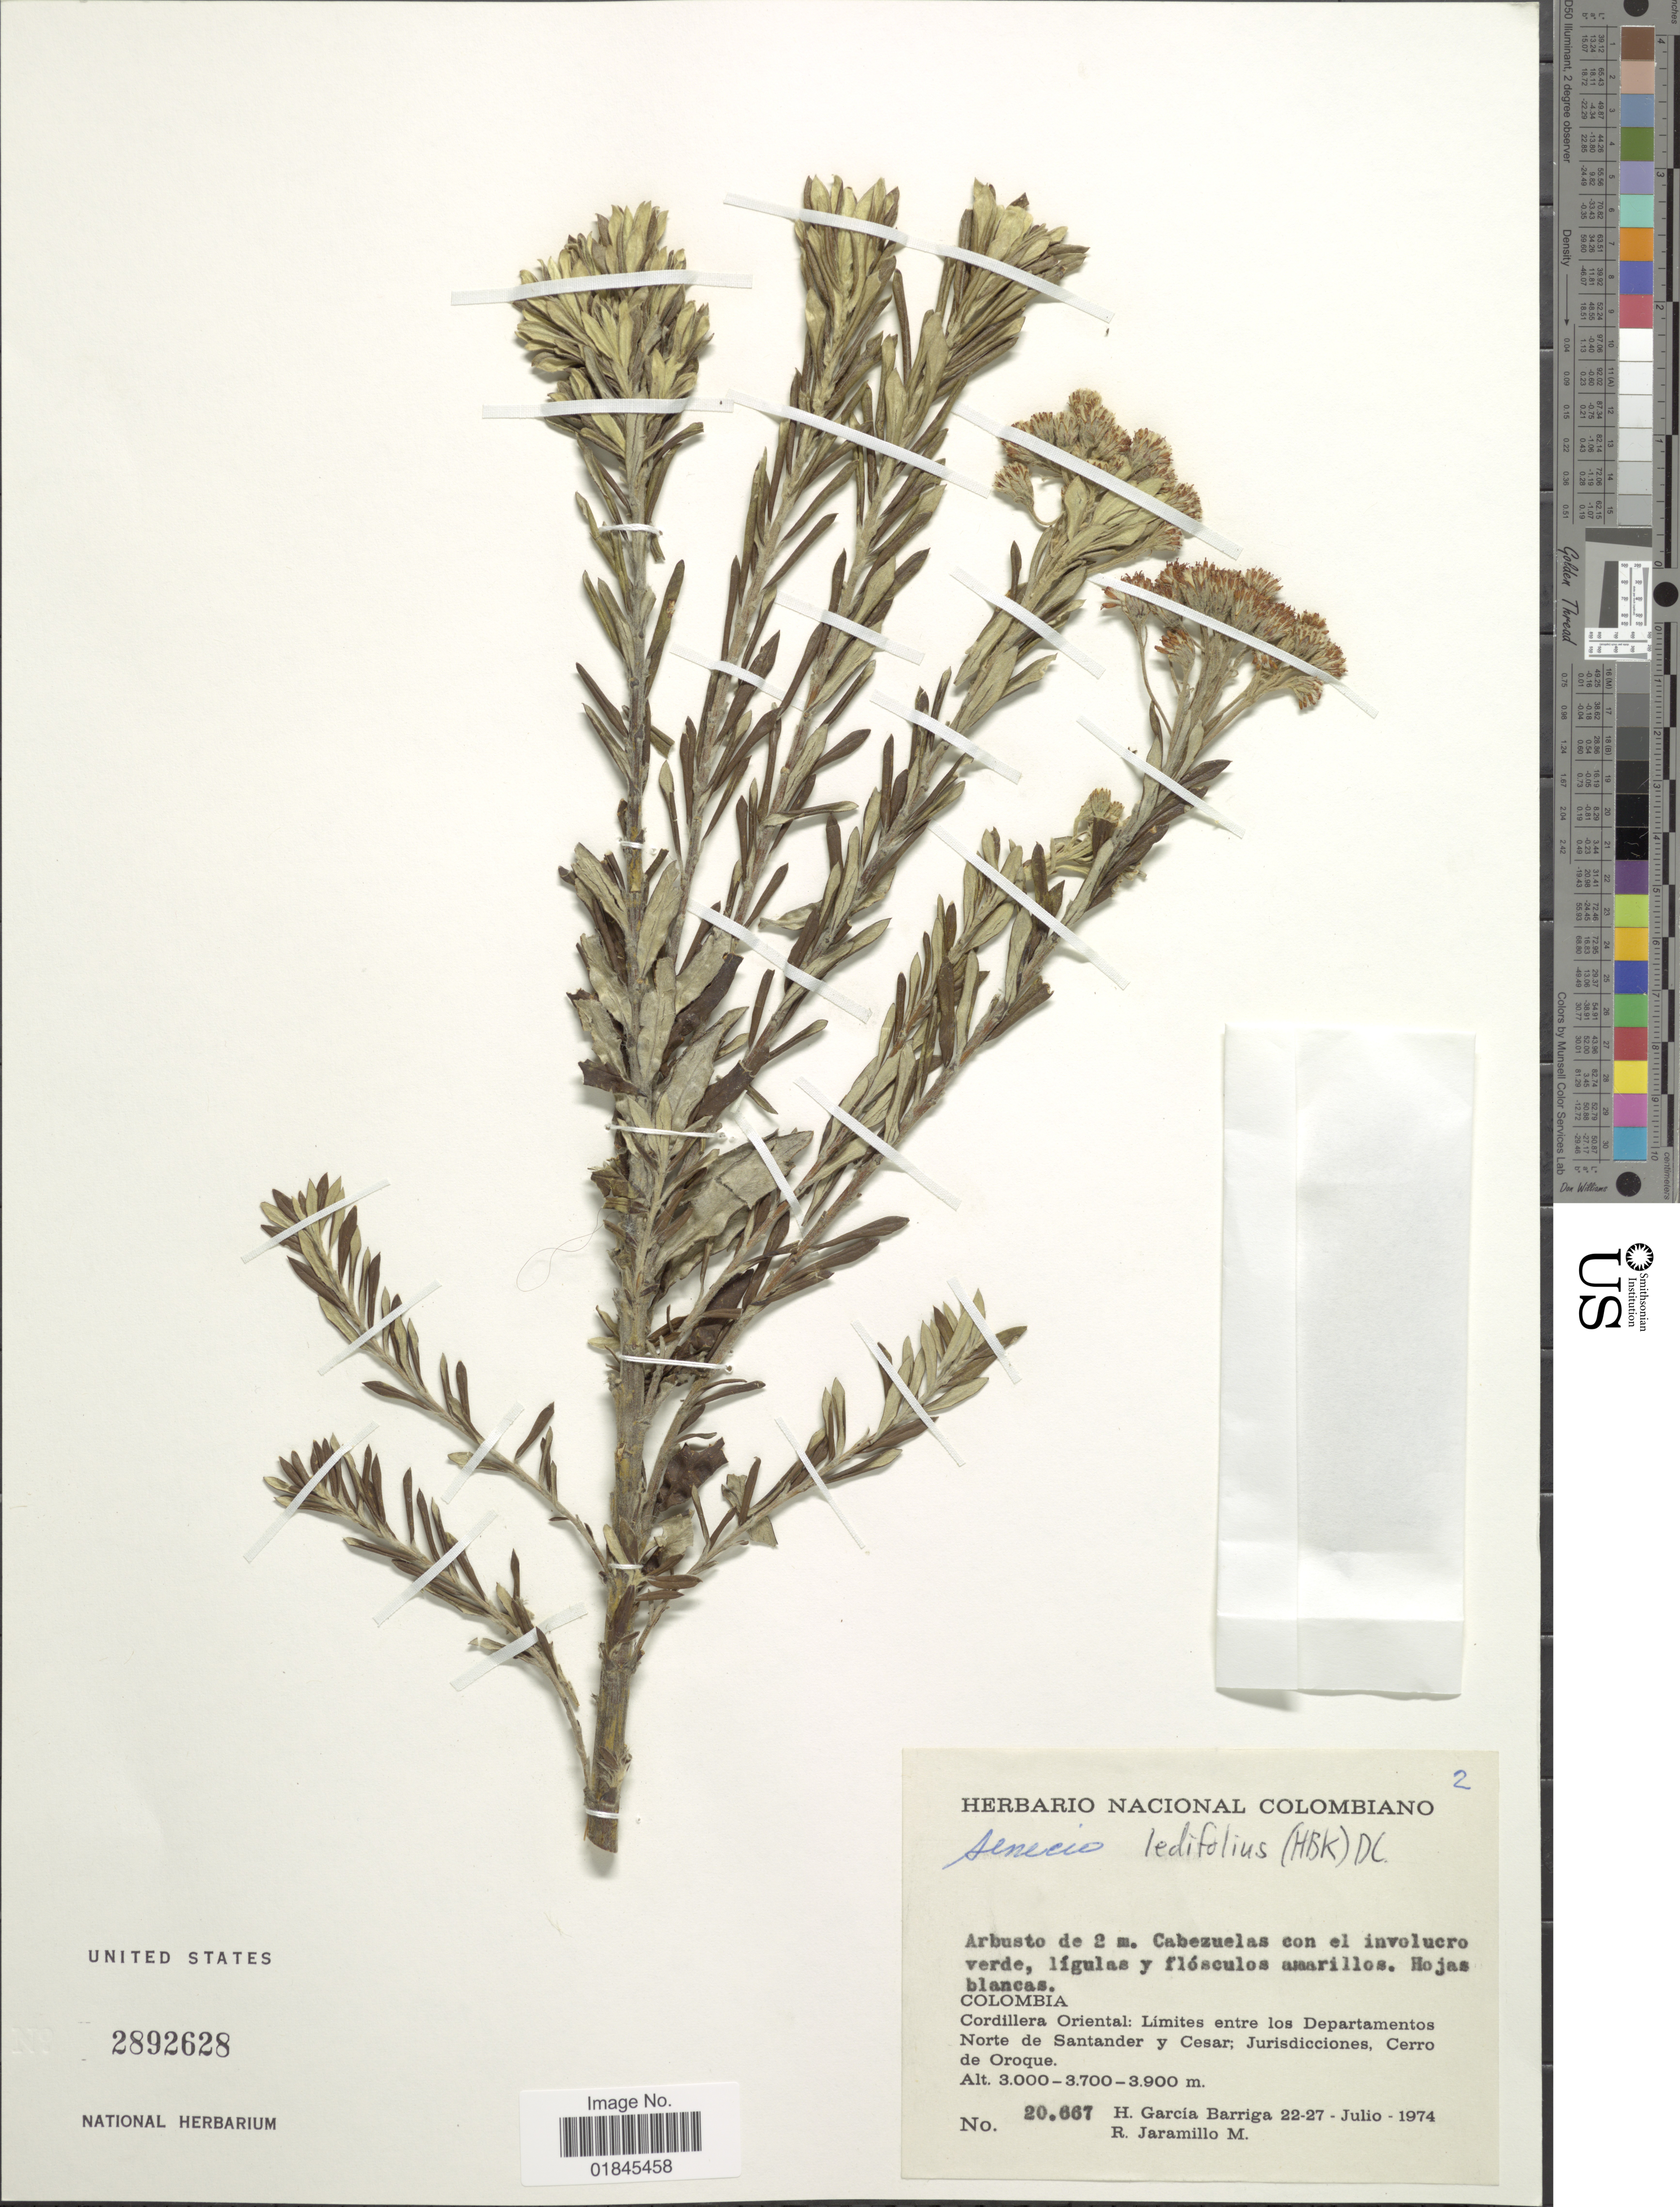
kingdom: Plantae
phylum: Tracheophyta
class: Magnoliopsida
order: Asterales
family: Asteraceae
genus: Pentacalia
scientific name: Pentacalia ledifolia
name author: (Kunth) Cuatrec.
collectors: H. García Barriga & R. Jaramillo M.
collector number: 20667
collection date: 1974-07-22/1974-07-27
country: Colombia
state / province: Norte de Santander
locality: Cordillera Oriental: Limites entre los Departamentos Norte de Santander y Cesar; Jurisdicciones, Cerro de Oroque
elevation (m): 3000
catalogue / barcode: US 2892628